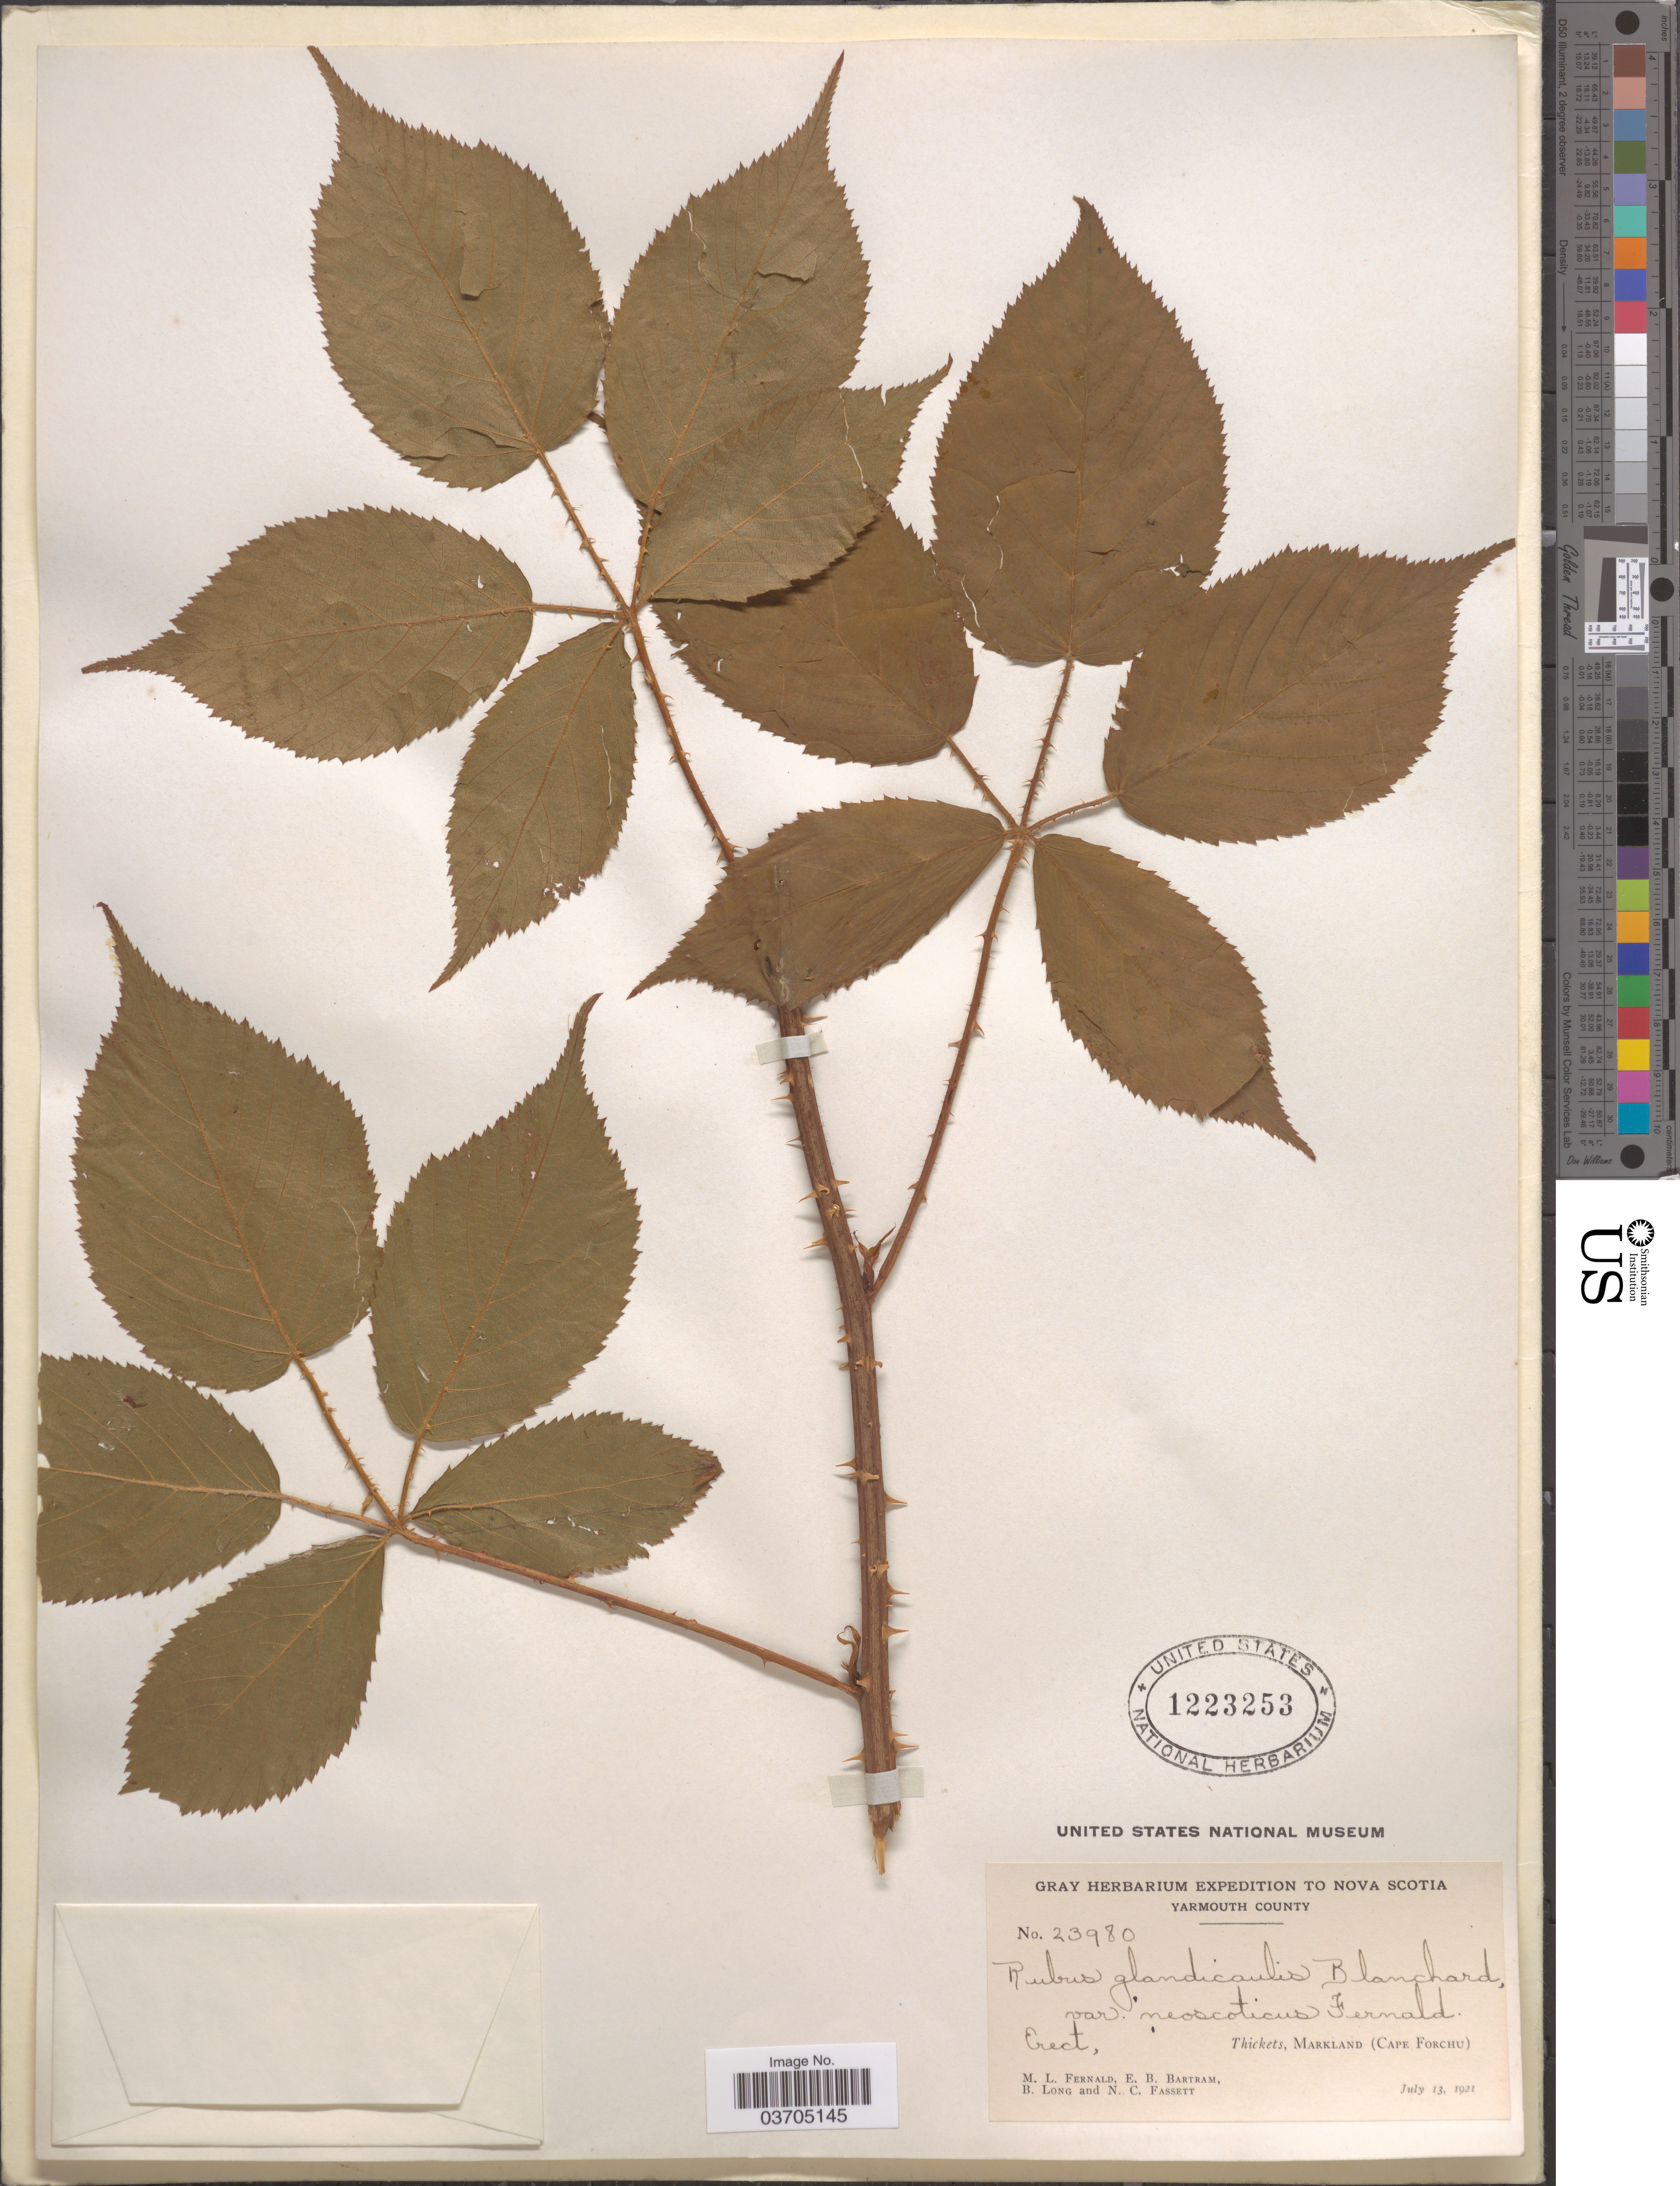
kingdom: Plantae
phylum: Tracheophyta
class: Magnoliopsida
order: Rosales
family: Rosaceae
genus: Rubus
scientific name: Rubus glandicaulis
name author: Blanch.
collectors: M. L. Fernald, E. B. Bartram, B. Long & N. C. Fassett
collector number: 23980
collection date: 1921-07-13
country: Canada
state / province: Nova Scotia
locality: Yarmouth County. Markland (Cape Forchu).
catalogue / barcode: US 1223253